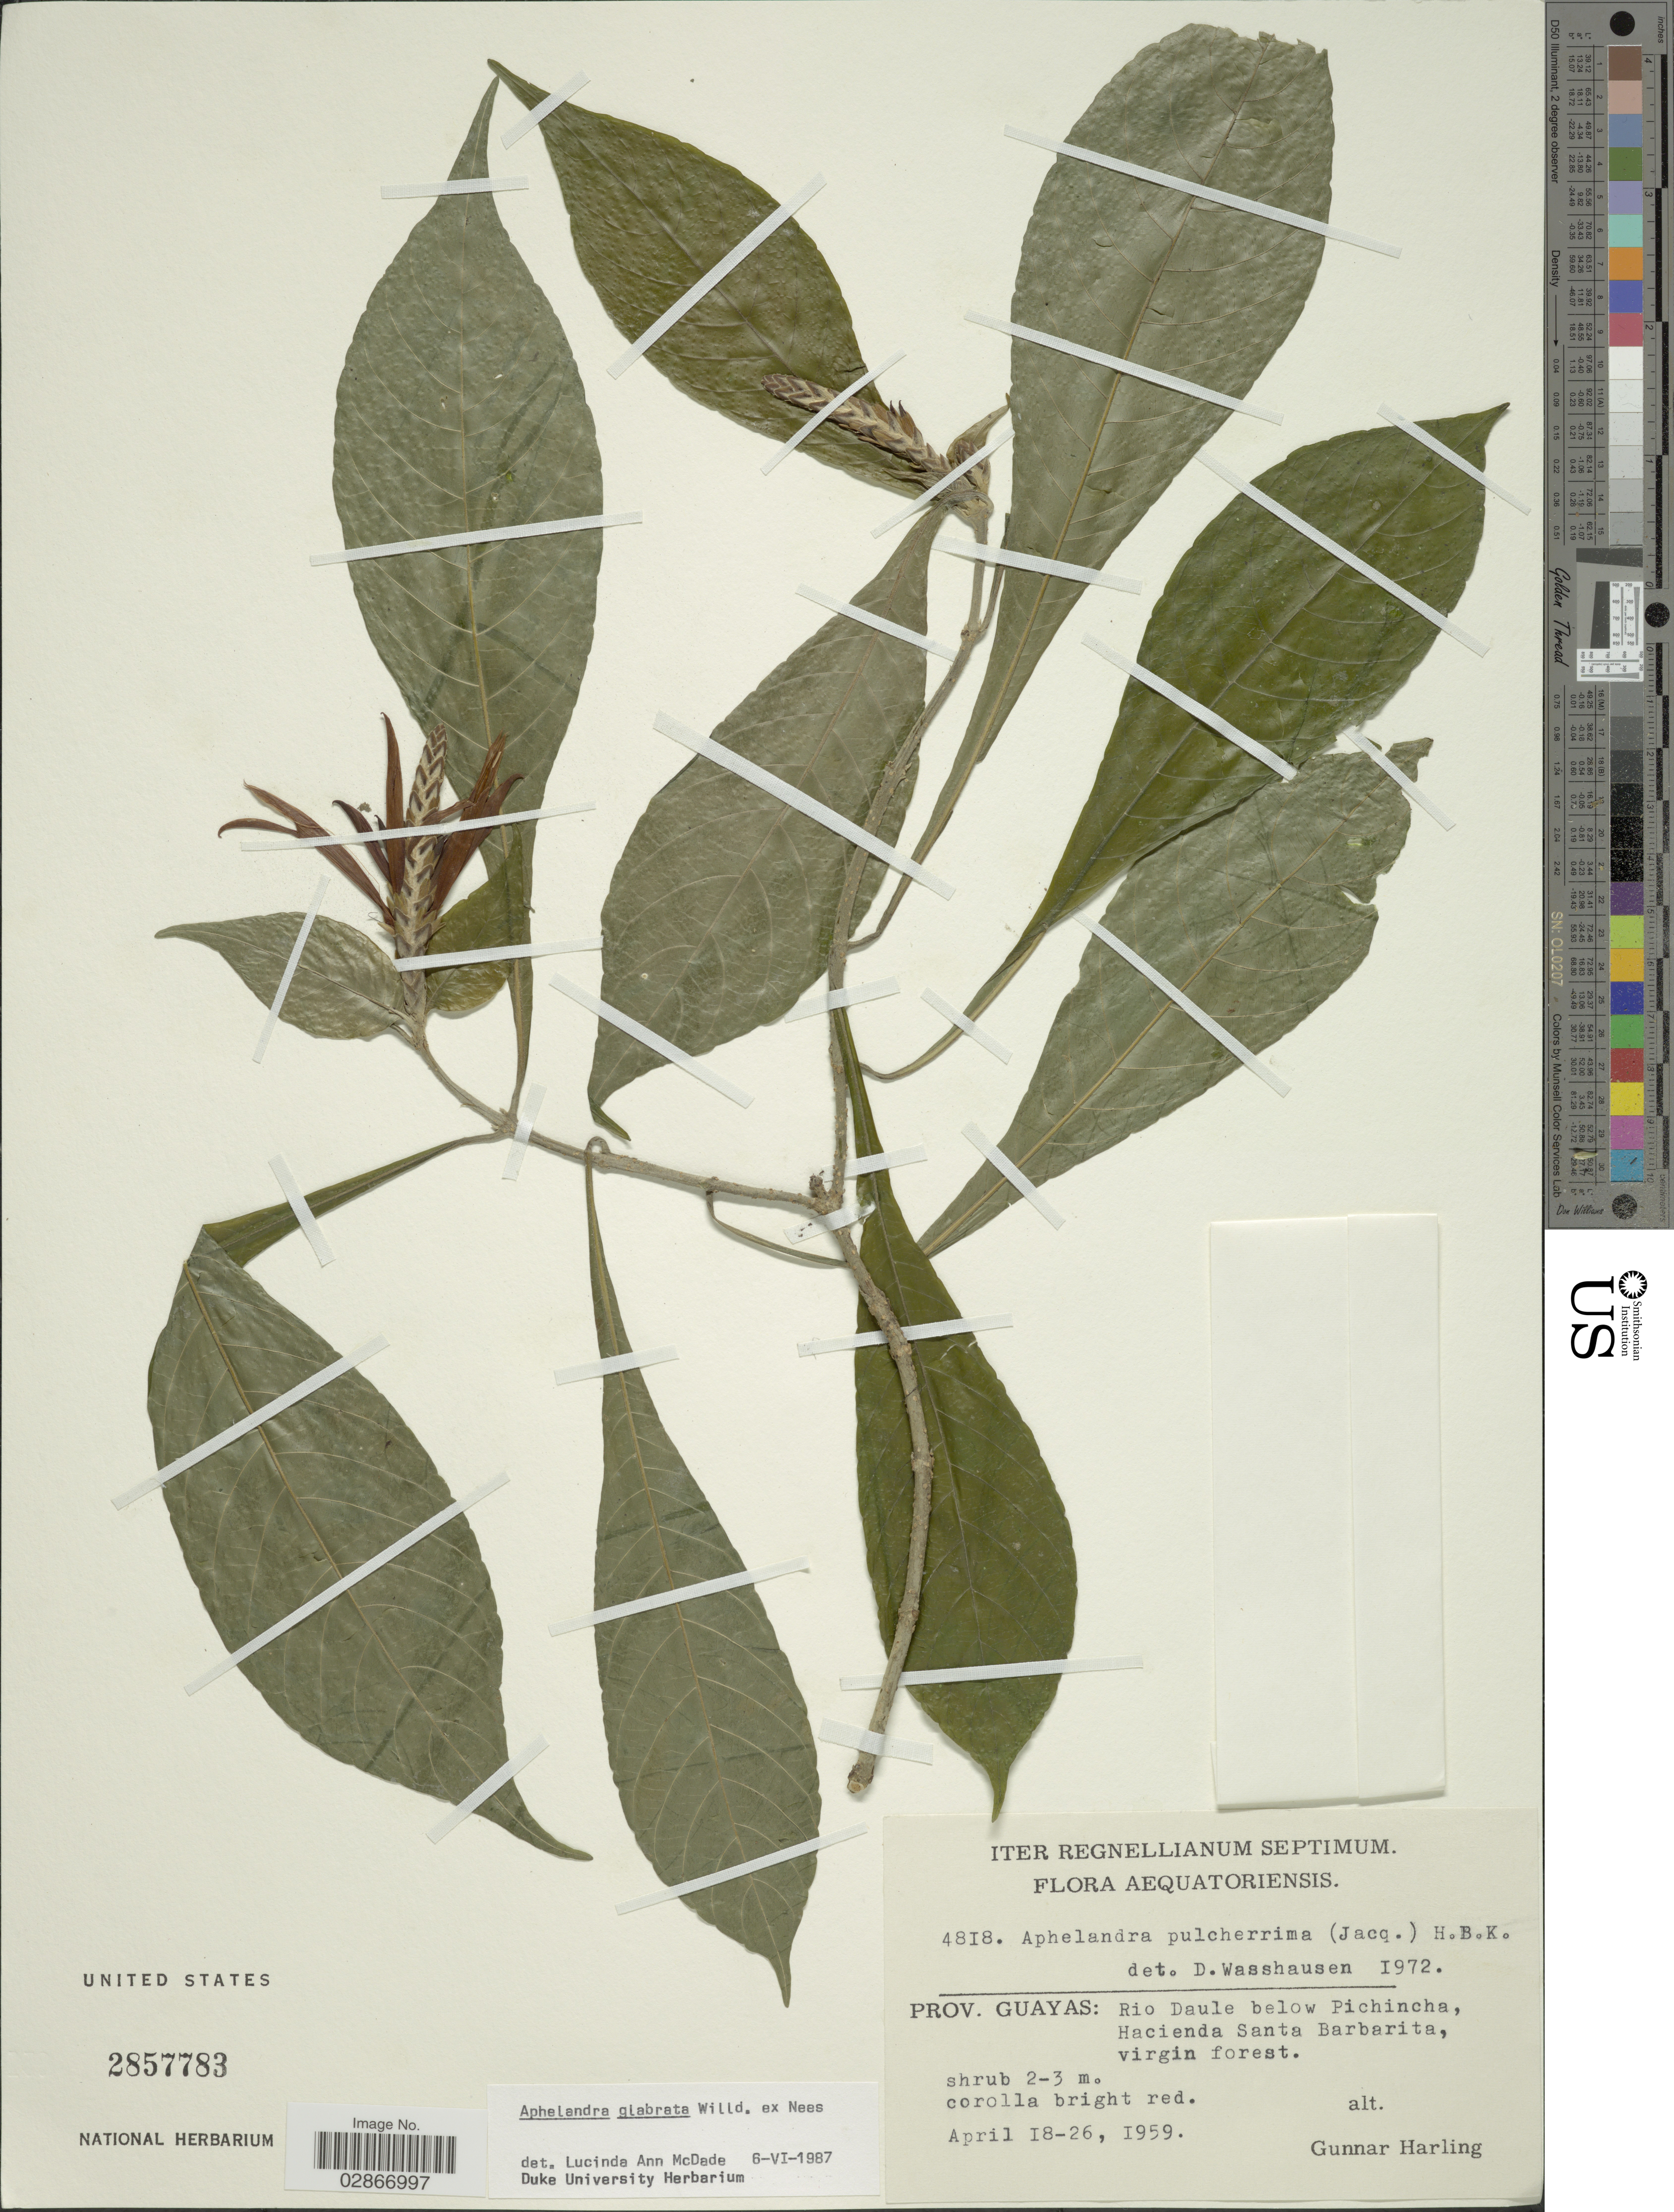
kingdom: Plantae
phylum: Tracheophyta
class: Magnoliopsida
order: Lamiales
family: Acanthaceae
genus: Aphelandra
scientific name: Aphelandra glabrata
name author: Willd. ex Nees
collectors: G. Harling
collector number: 4818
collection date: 1959-04-18/1959-04-26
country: Ecuador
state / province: Guayas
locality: Rio Daule below Pichincha, Hacienda Santa Barbarita.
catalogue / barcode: US 2857783